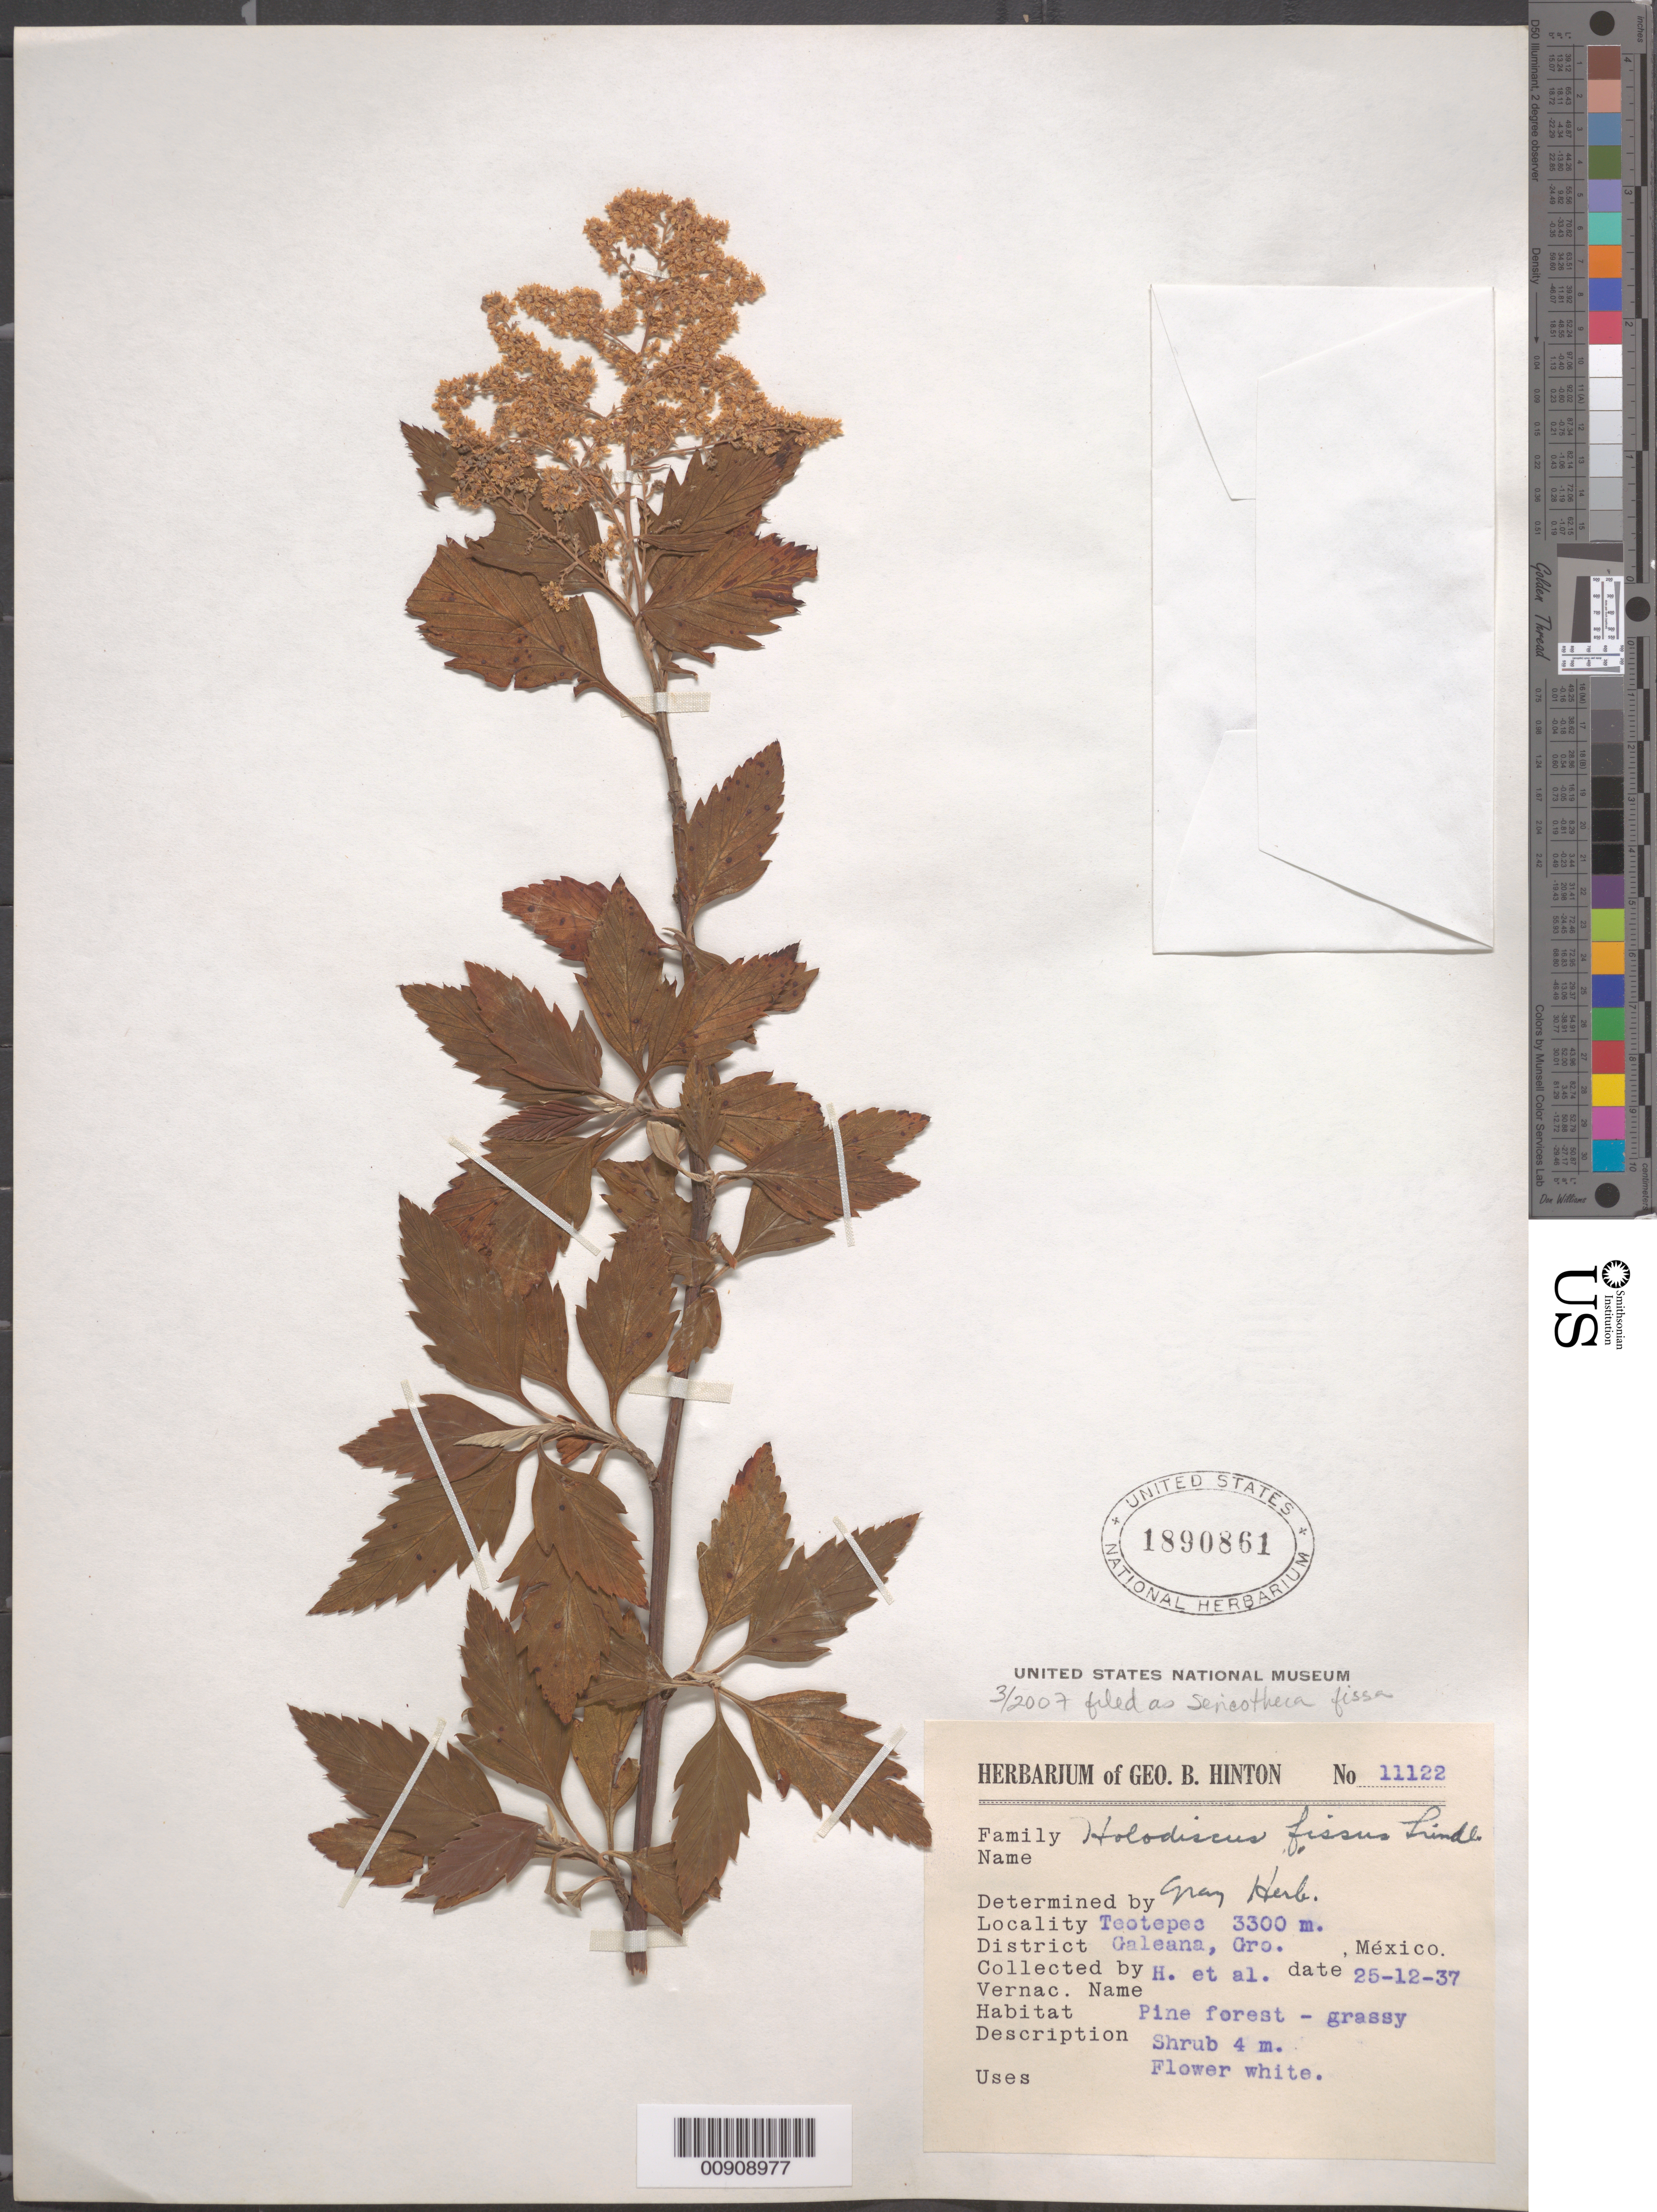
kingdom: Plantae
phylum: Tracheophyta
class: Magnoliopsida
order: Rosales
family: Rosaceae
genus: Holodiscus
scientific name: Holodiscus fissus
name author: (Lindl.) C.K. Schneid.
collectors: G. B. Hinton & et al.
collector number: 11122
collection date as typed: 25 Dec 1937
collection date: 1937-12-25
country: Mexico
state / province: Guerrero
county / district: Galeana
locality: Teotepec, District Galeana, Guerrero.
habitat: Pine forest - grassy.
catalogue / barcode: US 1890861